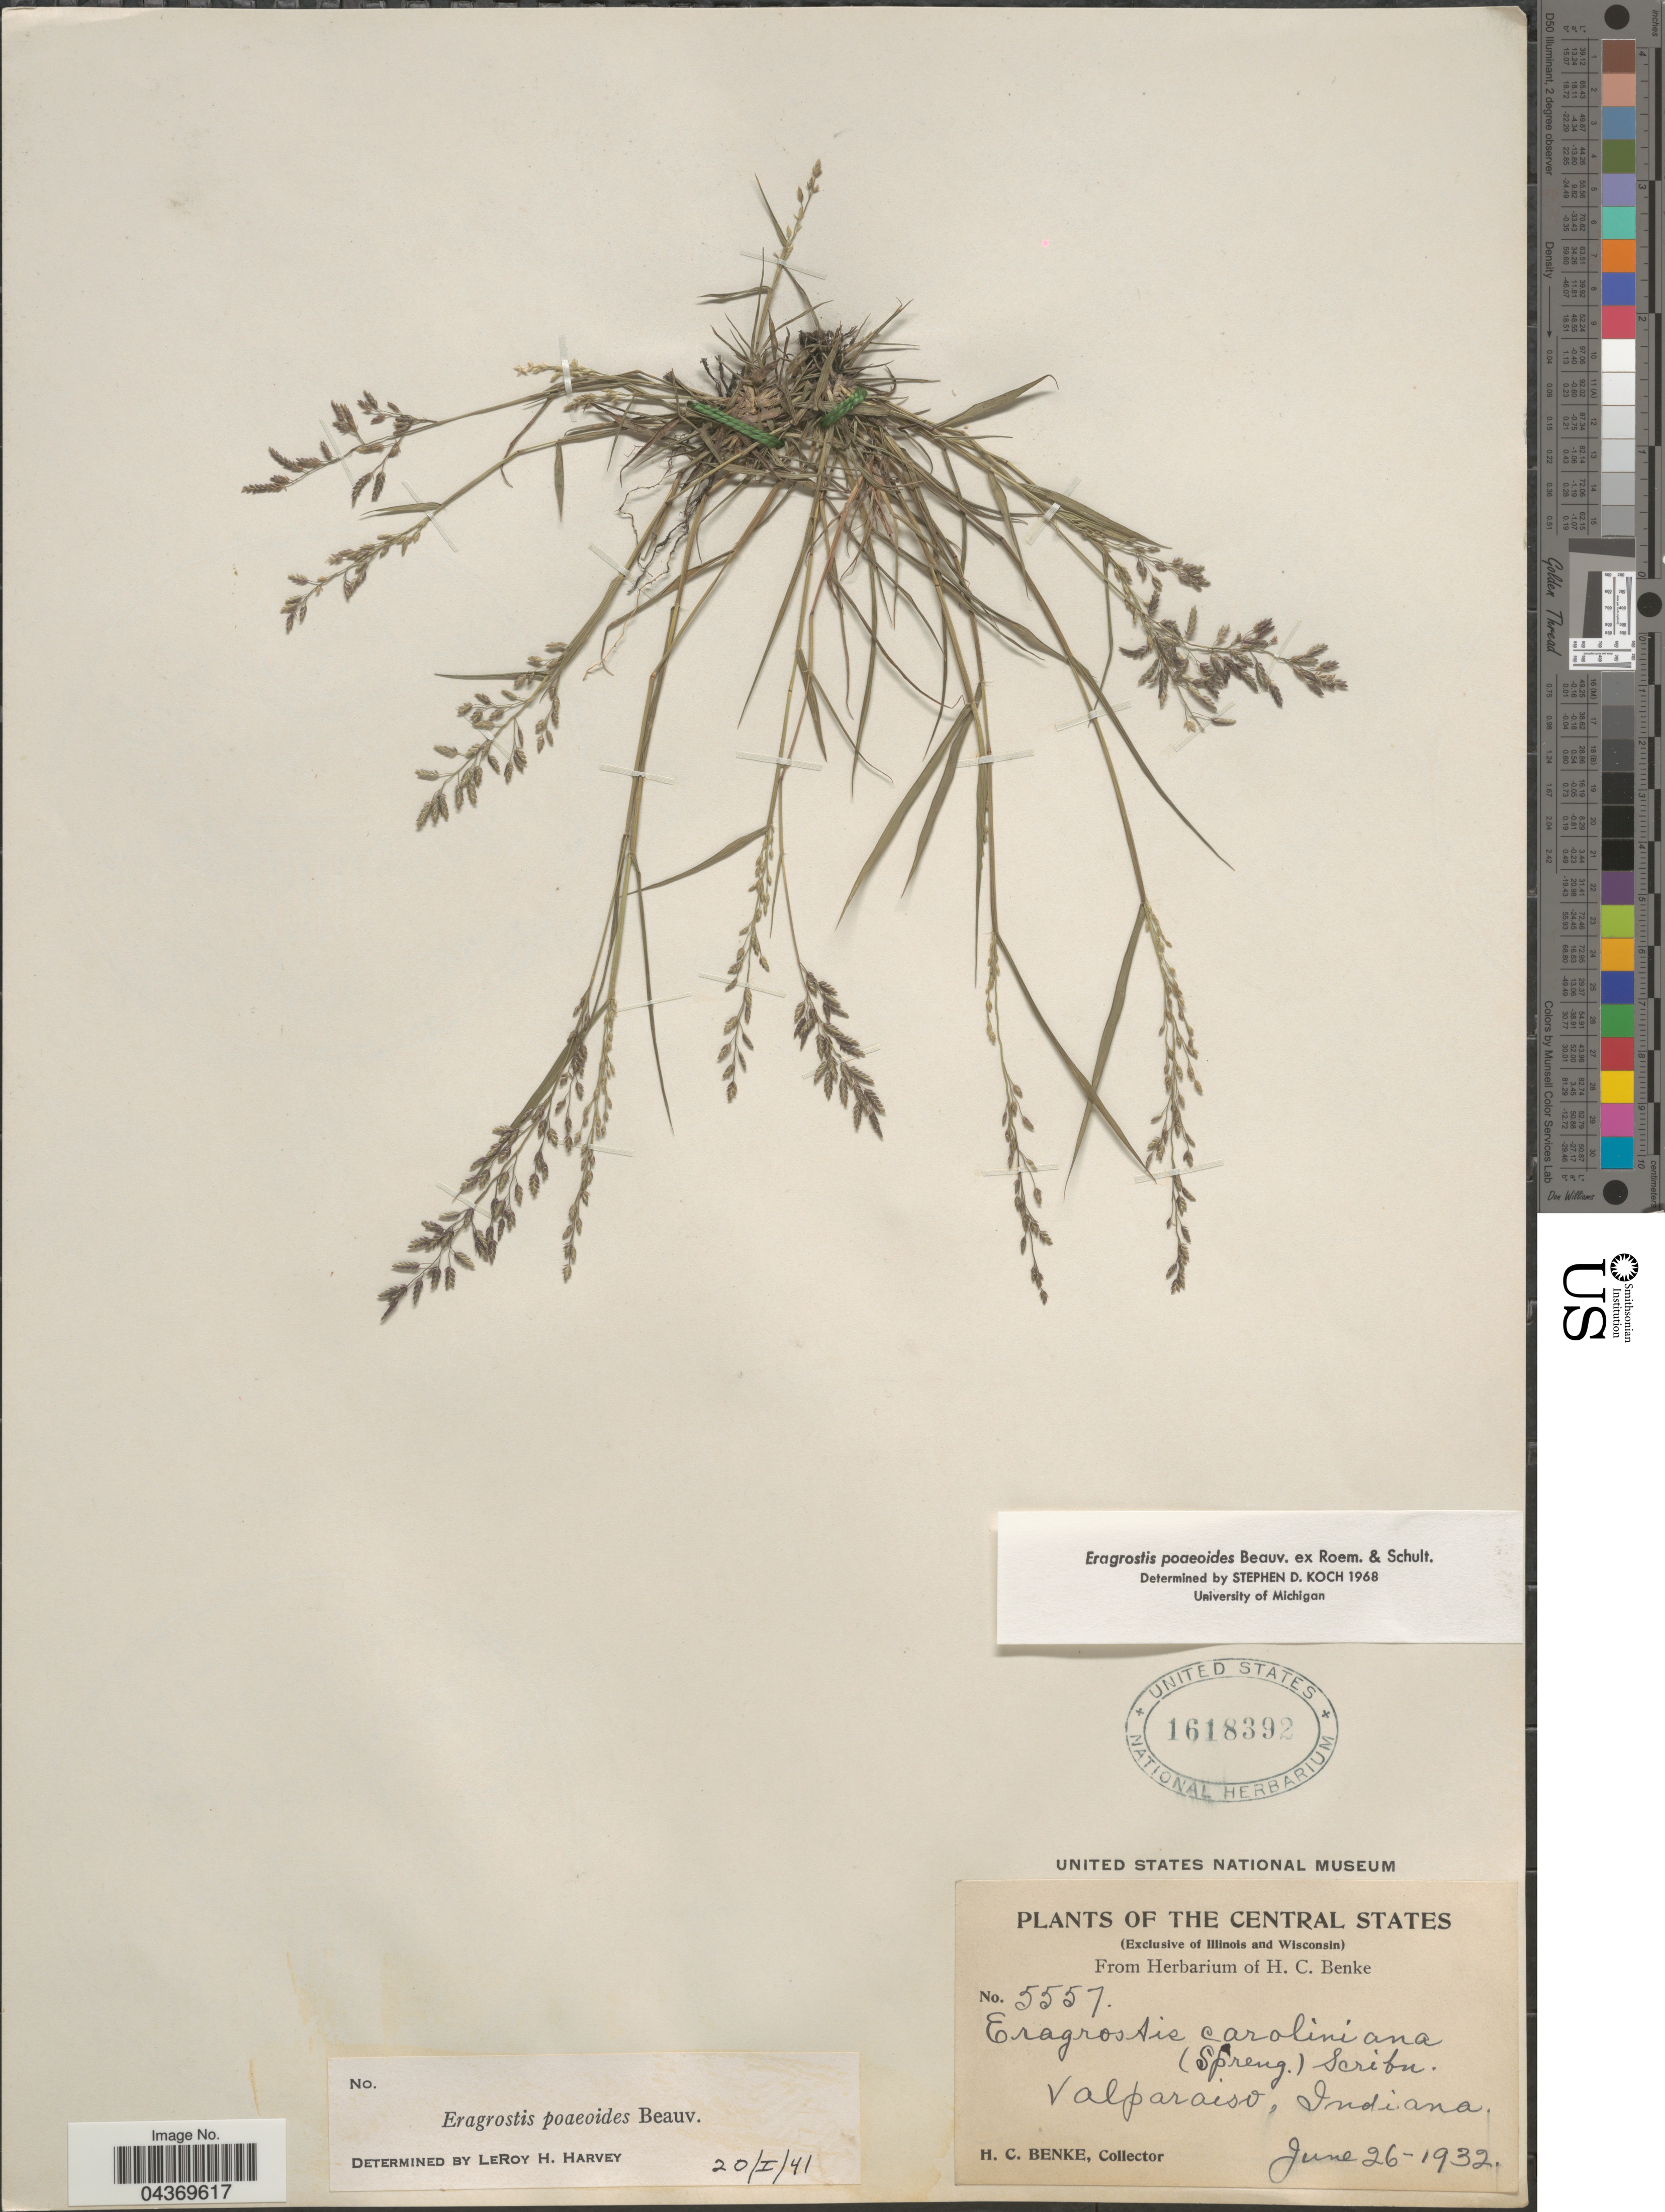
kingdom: Plantae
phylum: Tracheophyta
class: Liliopsida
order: Poales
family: Poaceae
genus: Eragrostis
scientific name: Eragrostis minor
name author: Host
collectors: H. Benke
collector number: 5557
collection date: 1932-06-26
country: United States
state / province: Indiana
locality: Central States. Valparaiso.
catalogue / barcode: US 1618392